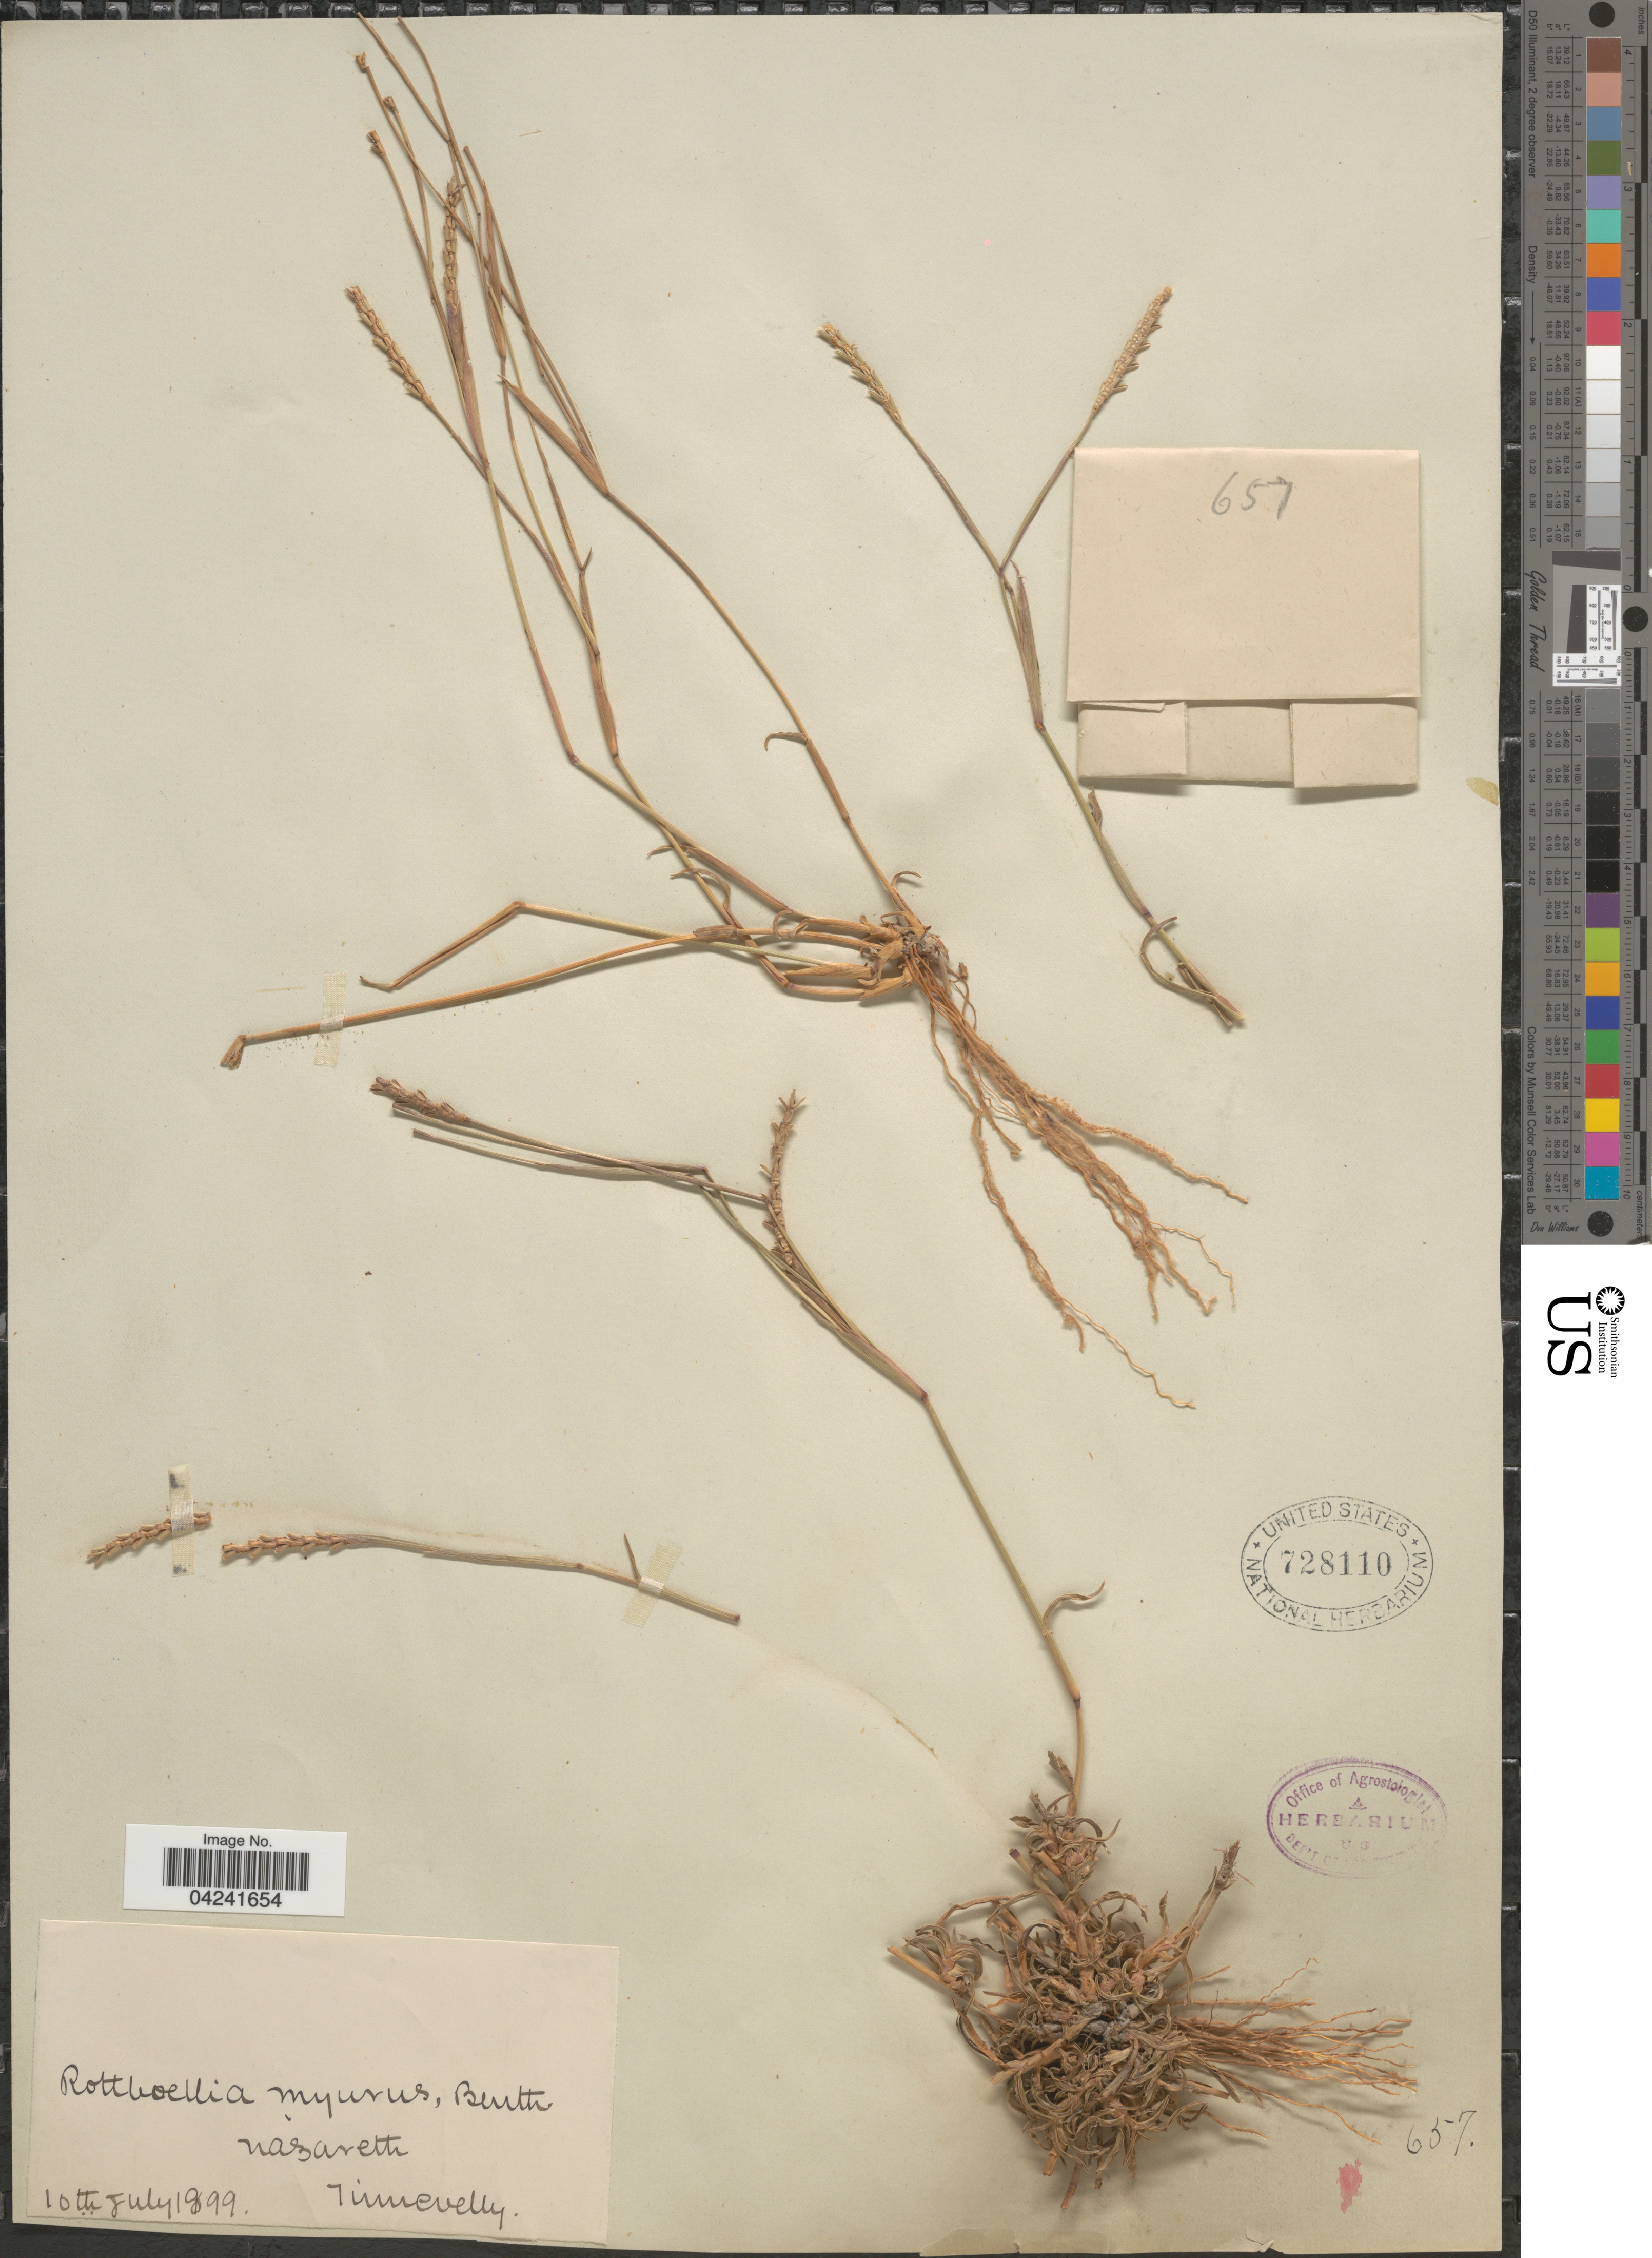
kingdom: Plantae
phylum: Tracheophyta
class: Liliopsida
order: Poales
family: Poaceae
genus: Manisuris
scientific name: Manisuris myurus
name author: L.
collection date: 1899-07-10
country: India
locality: Nazareth. Tinnevelly.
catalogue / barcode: US 728110